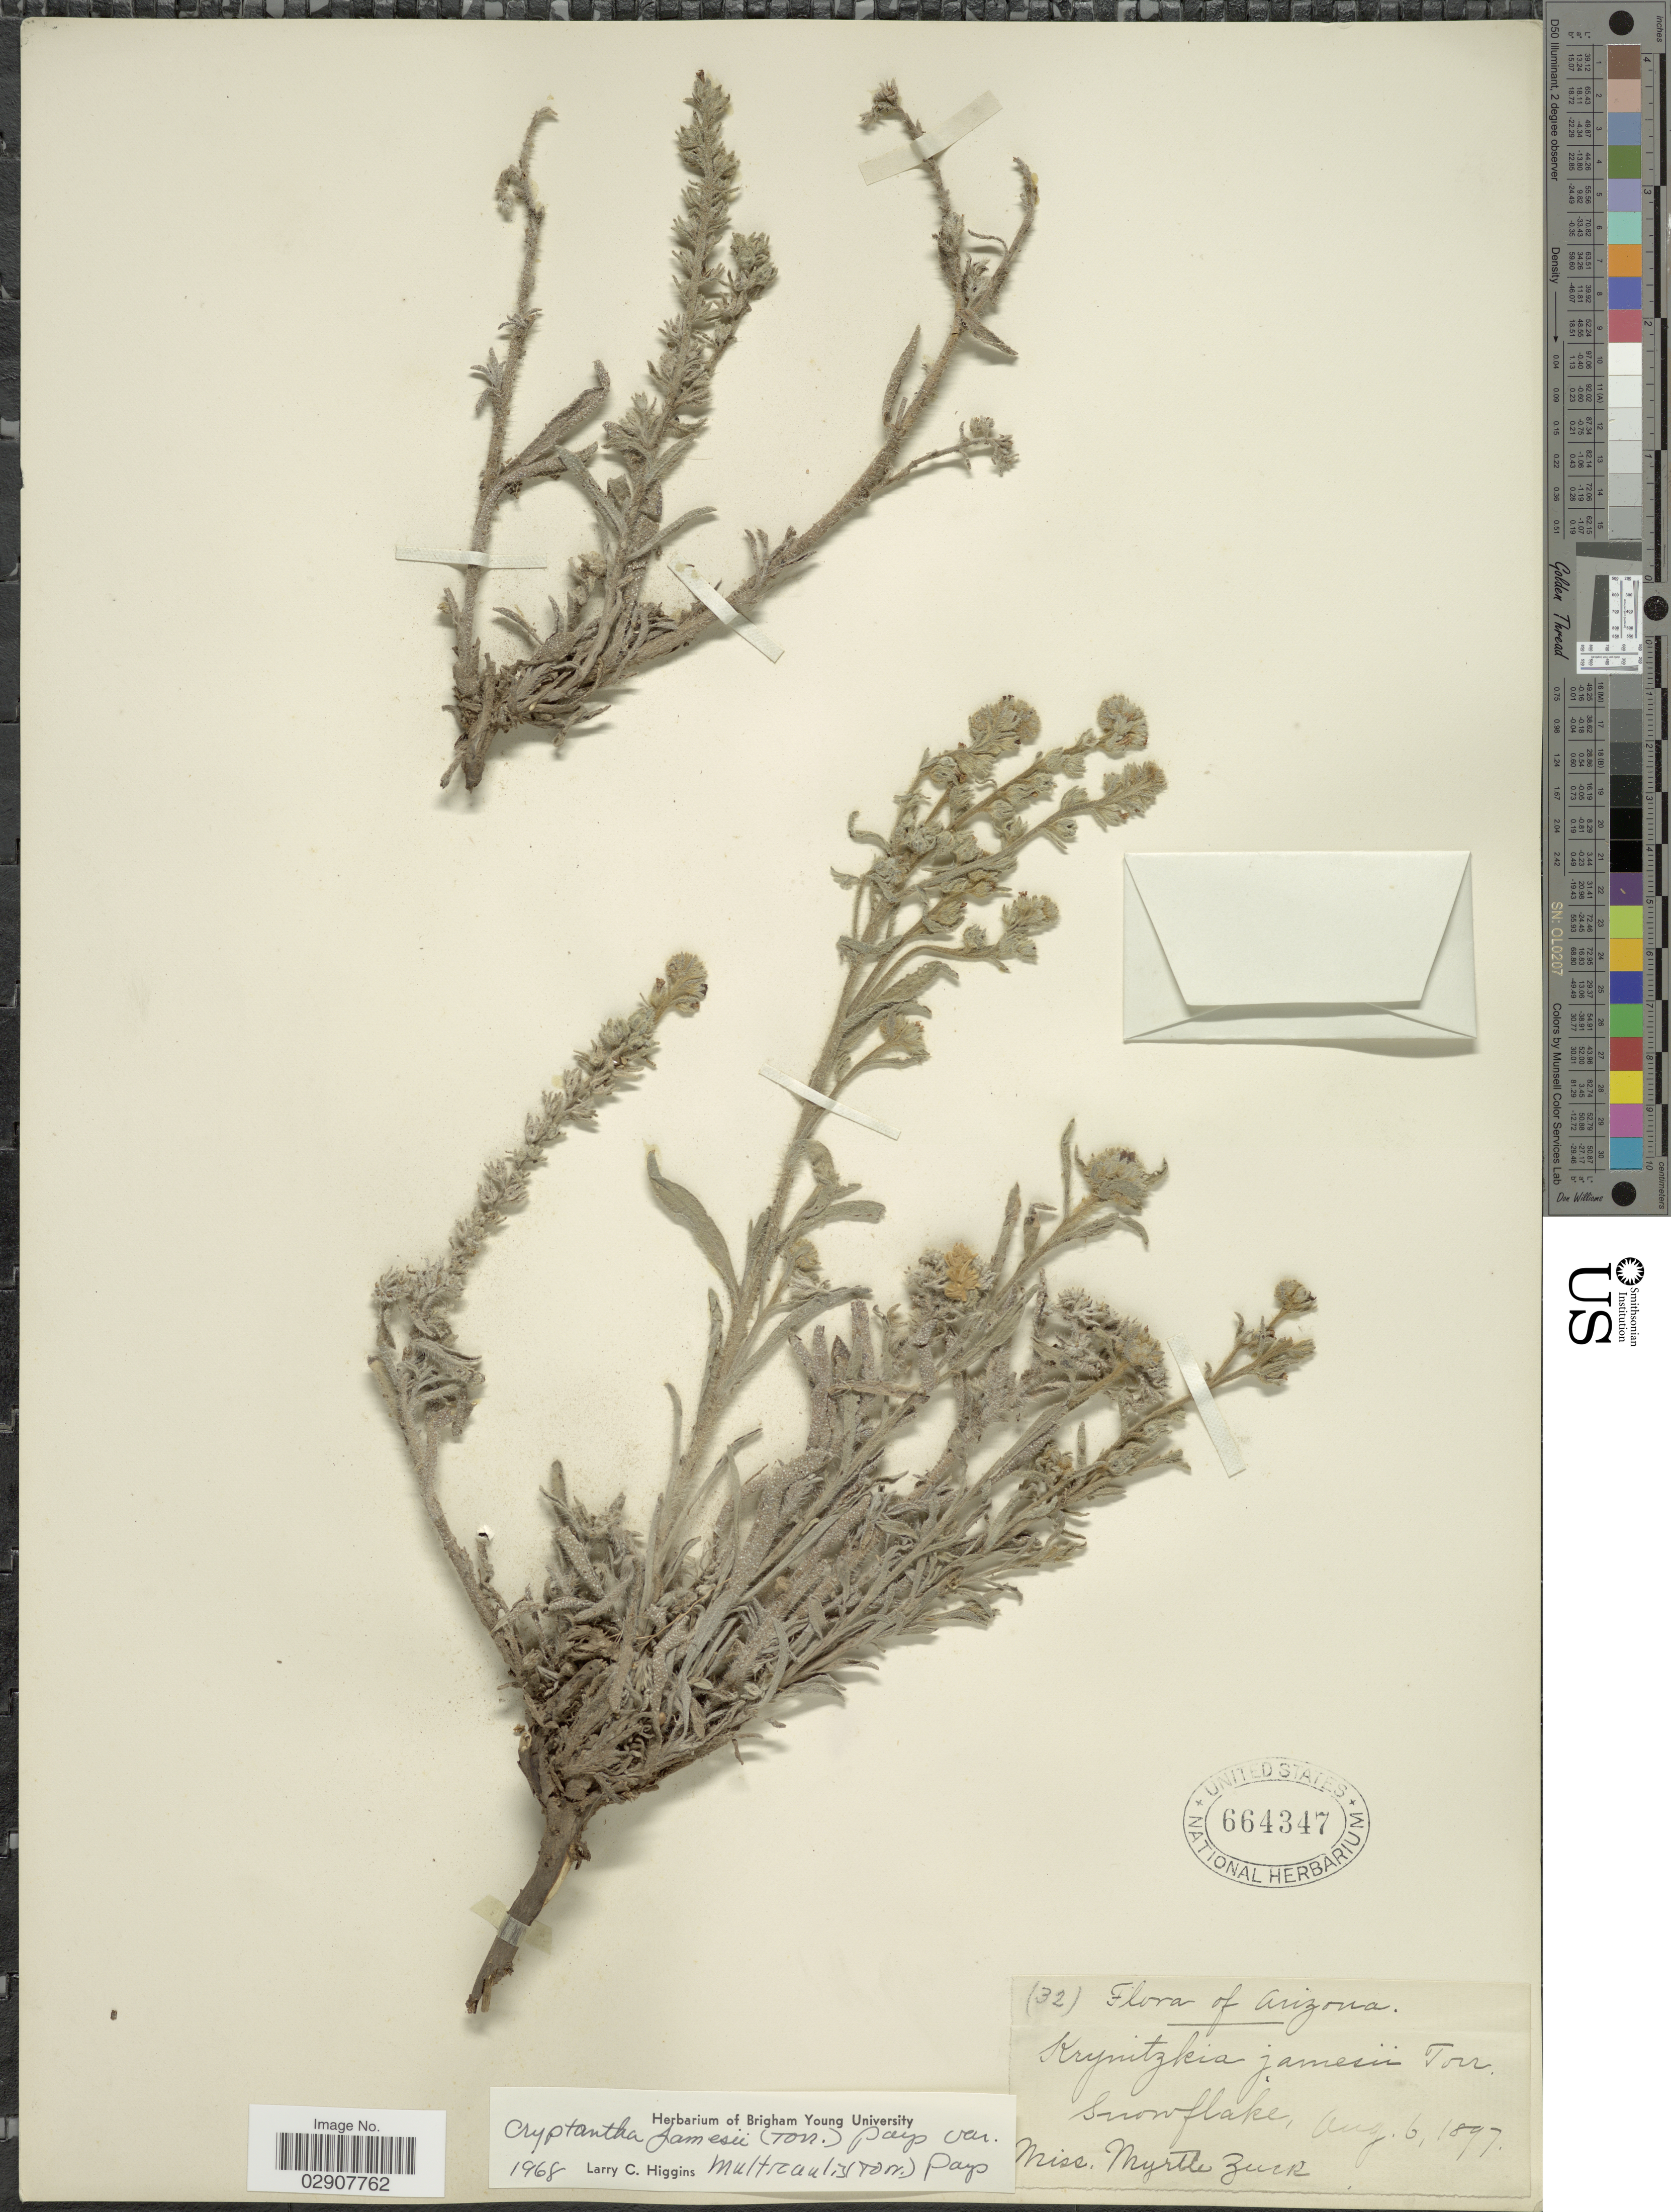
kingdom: Plantae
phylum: Tracheophyta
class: Magnoliopsida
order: Boraginales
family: Boraginaceae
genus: Cryptantha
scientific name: Cryptantha jamesii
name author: (Torr.) Payson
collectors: M. Zuck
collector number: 32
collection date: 1897-08-06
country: United States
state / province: Arizona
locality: Snowflake, Arizona.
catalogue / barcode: US 664347